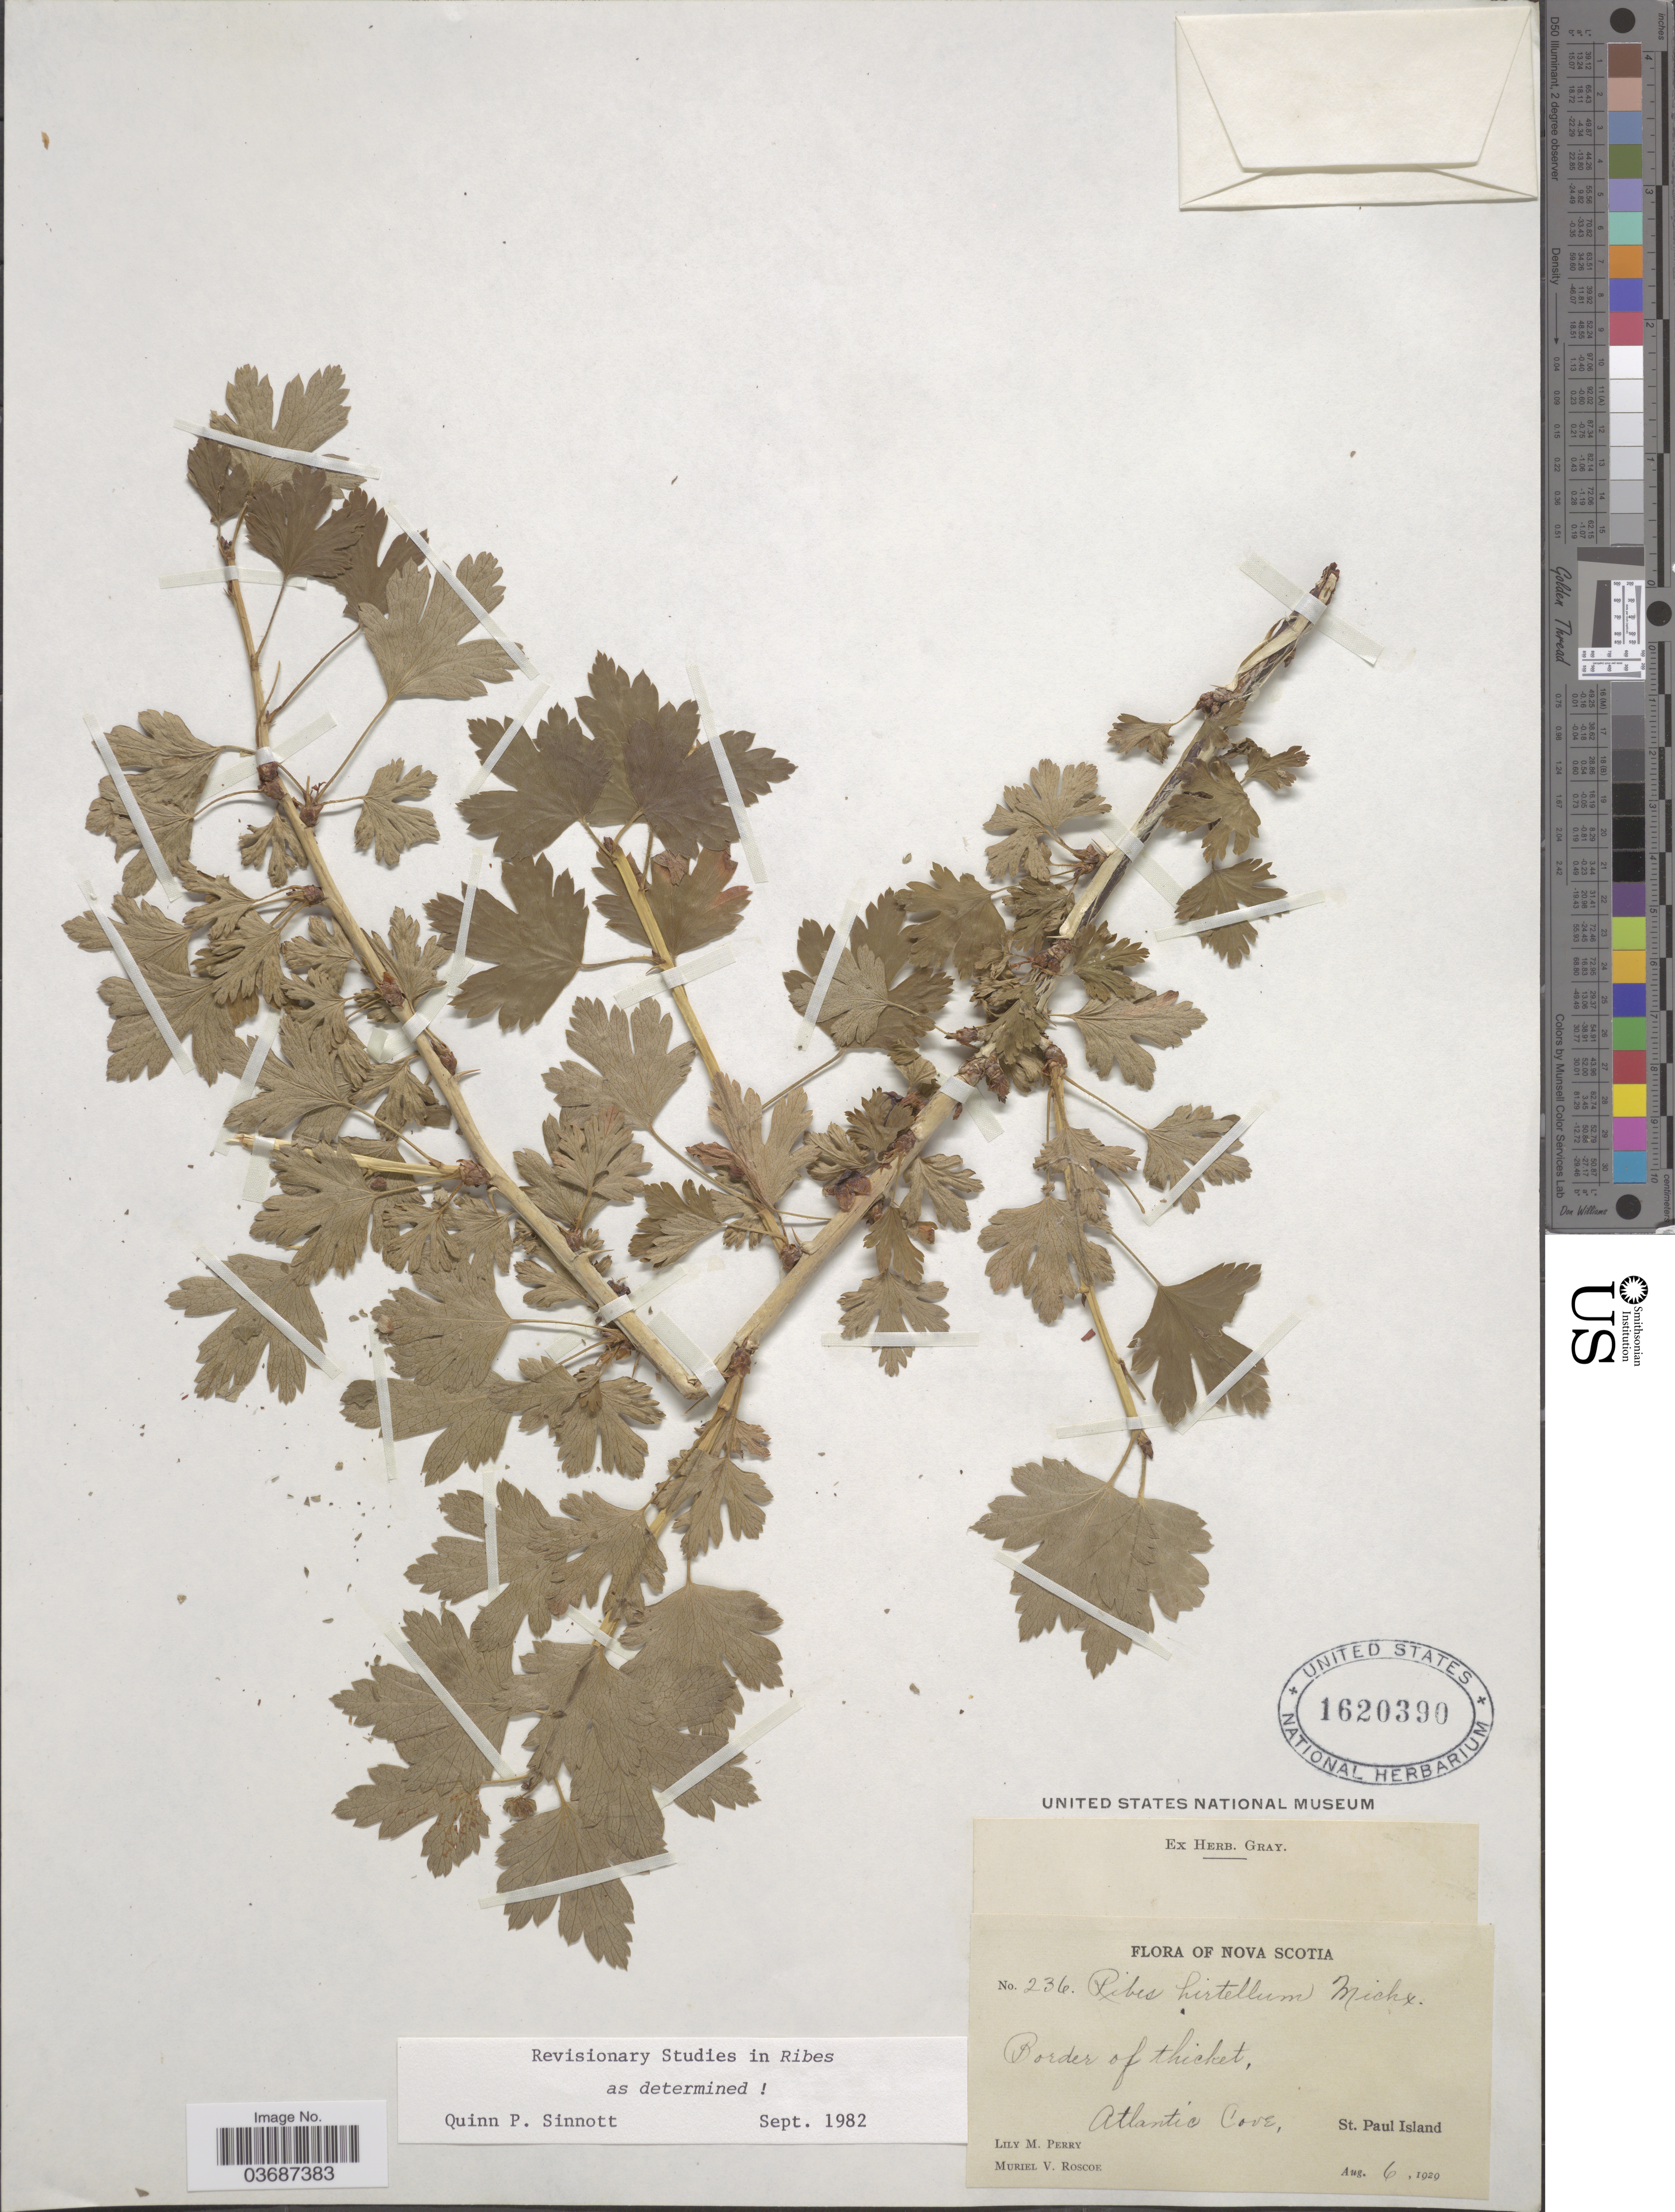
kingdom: Plantae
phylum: Tracheophyta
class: Magnoliopsida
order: Saxifragales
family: Grossulariaceae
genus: Ribes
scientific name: Ribes hirtellum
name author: Michx.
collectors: L. M. Perry & M. Roscoe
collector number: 236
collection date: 1929-08-06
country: Canada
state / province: Nova Scotia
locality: Border of thicket, Atlantic Cove, St. Paul Island.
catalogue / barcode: US 1620390